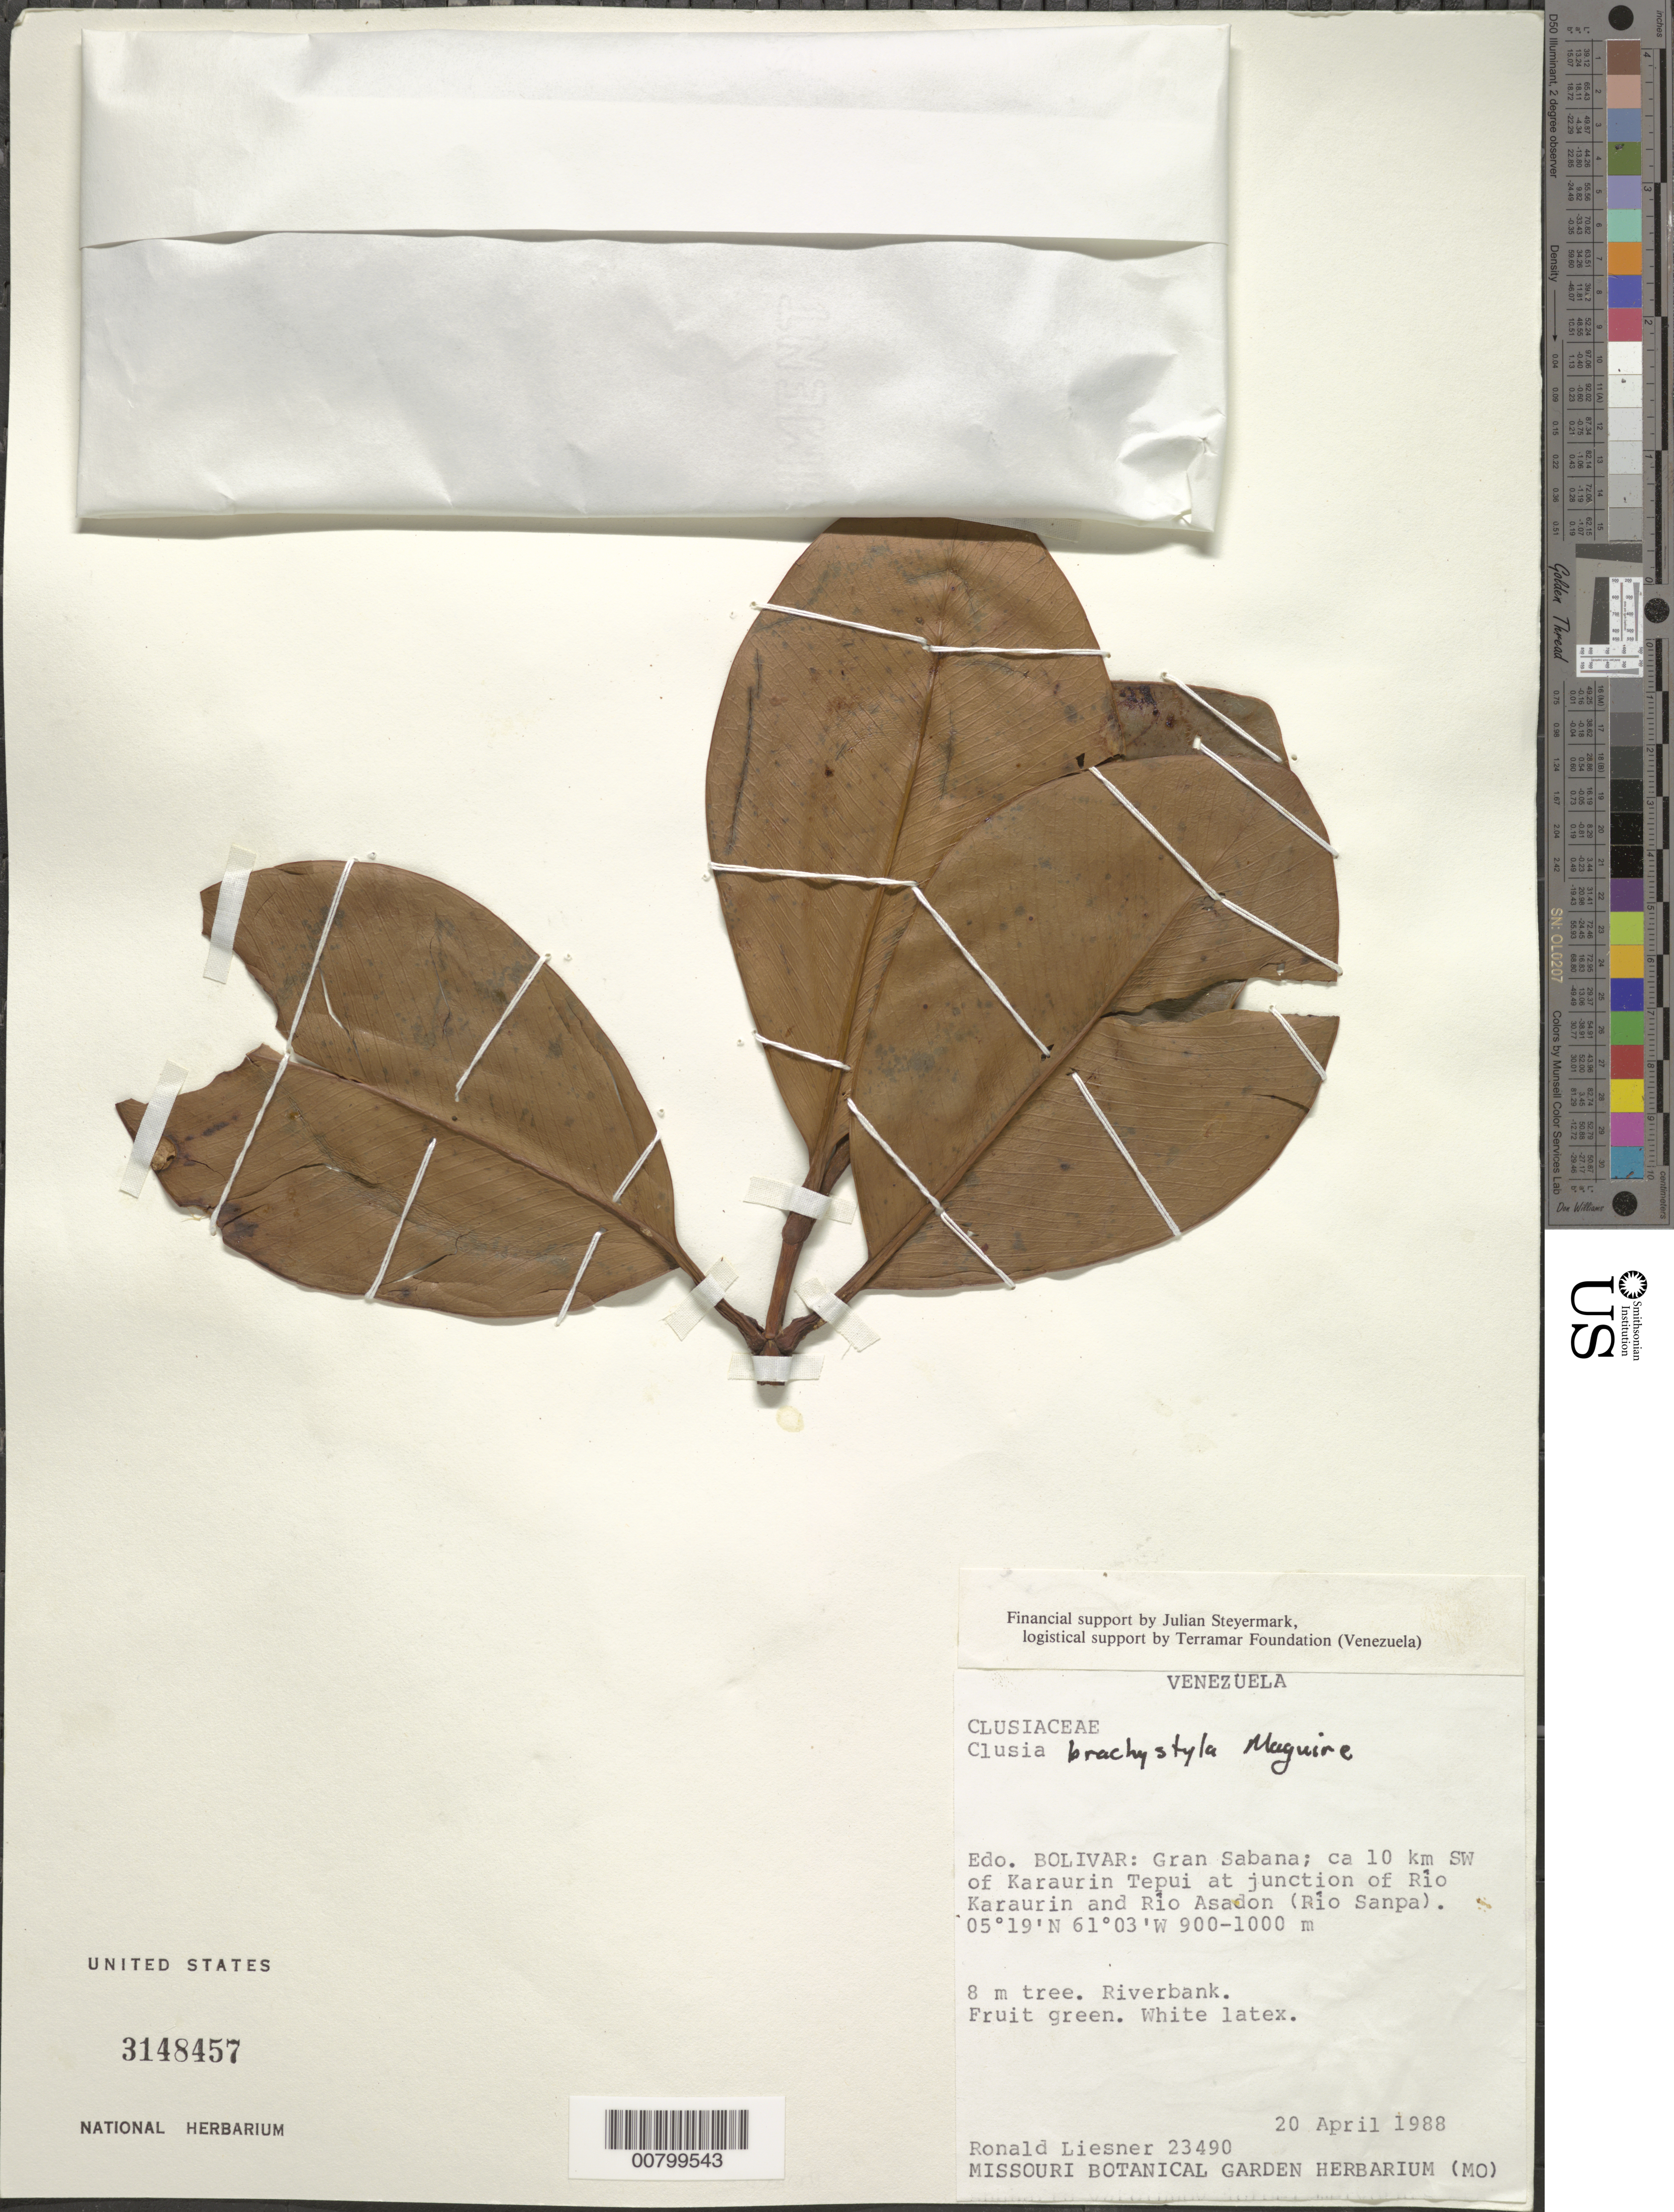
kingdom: Plantae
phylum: Tracheophyta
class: Magnoliopsida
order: Malpighiales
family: Clusiaceae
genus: Clusia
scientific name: Clusia brachystyla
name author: Maguire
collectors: R. L. Liesner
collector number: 23490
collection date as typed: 20-Apr-88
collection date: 1988-04-20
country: Venezuela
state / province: Bolívar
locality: Gran Sabana, ca 10 km SW of Karaurin tepuí at junction of Río Karaurin and Río Asadon (Río Sanpa)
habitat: Riverbank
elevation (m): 900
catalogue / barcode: US 3148457